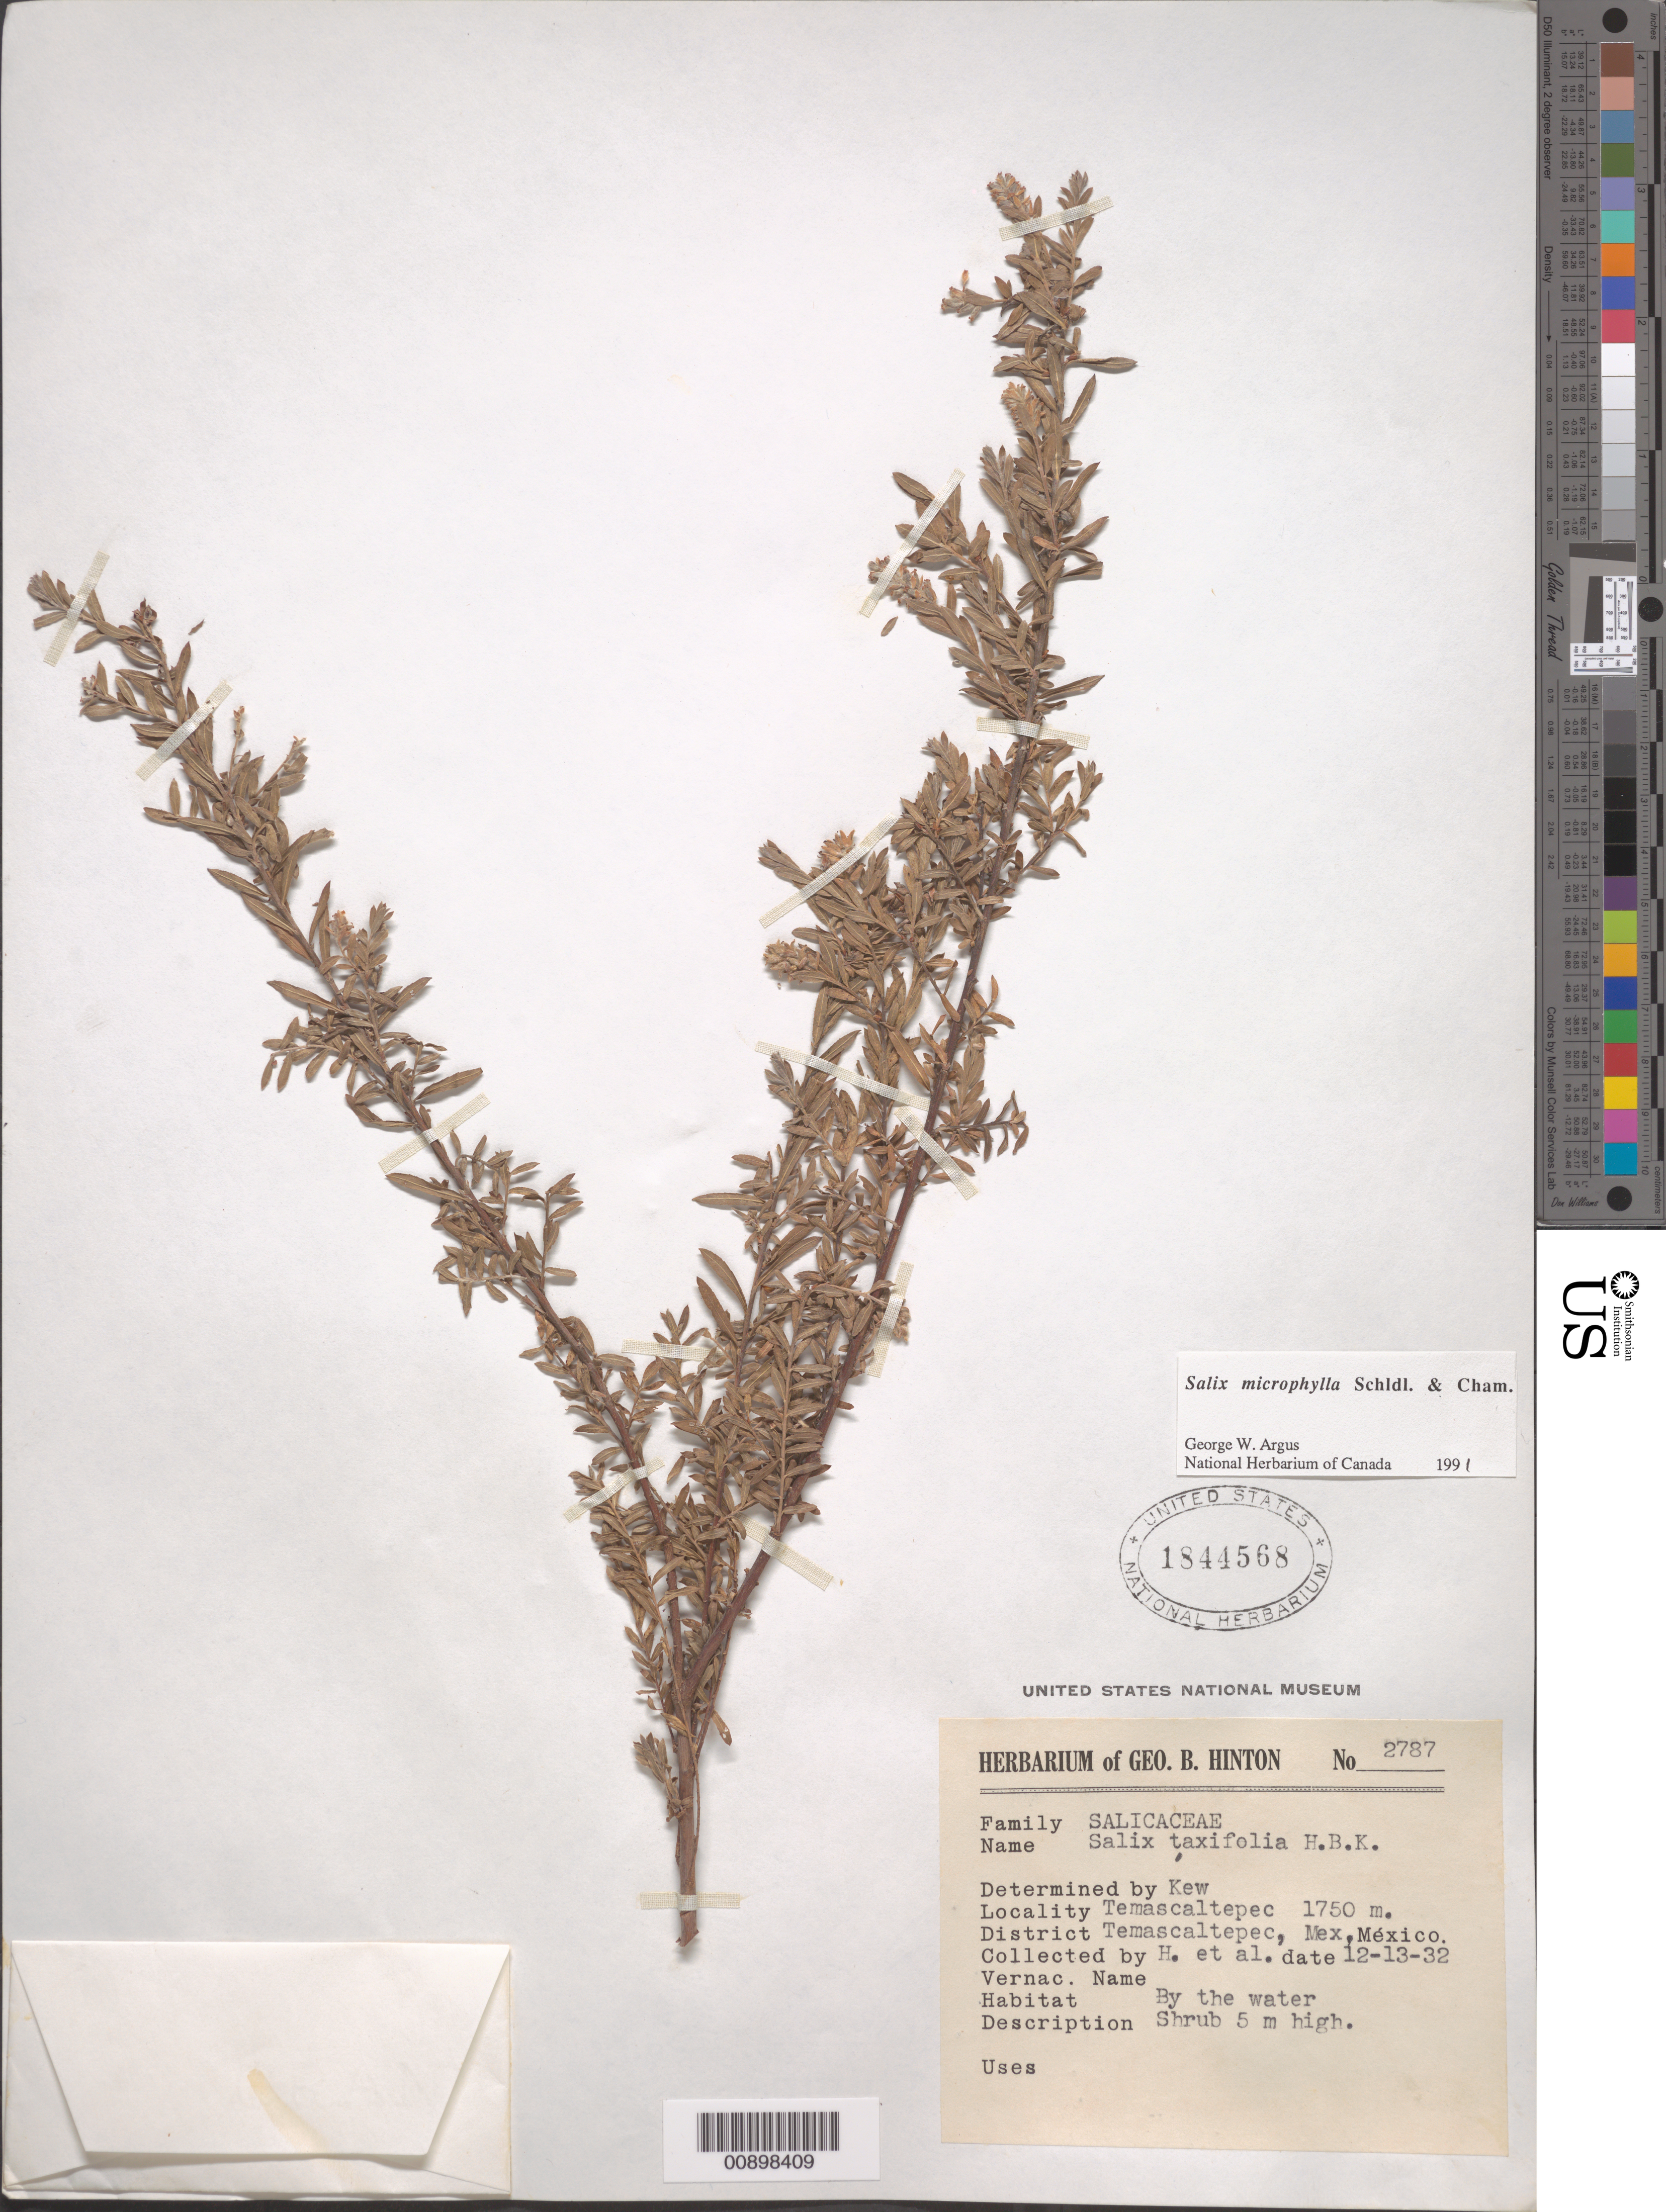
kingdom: Plantae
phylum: Tracheophyta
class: Magnoliopsida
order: Malpighiales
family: Salicaceae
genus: Salix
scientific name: Salix microphylla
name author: Schltdl. & Cham.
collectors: G. B. Hinton & et al.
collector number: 2787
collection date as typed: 13 Dec 1932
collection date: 1932-12-13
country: Mexico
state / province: México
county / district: Temascaltepec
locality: Temascaltepec, District Temascaltepec, State México.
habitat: By the water.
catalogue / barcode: US 1844568